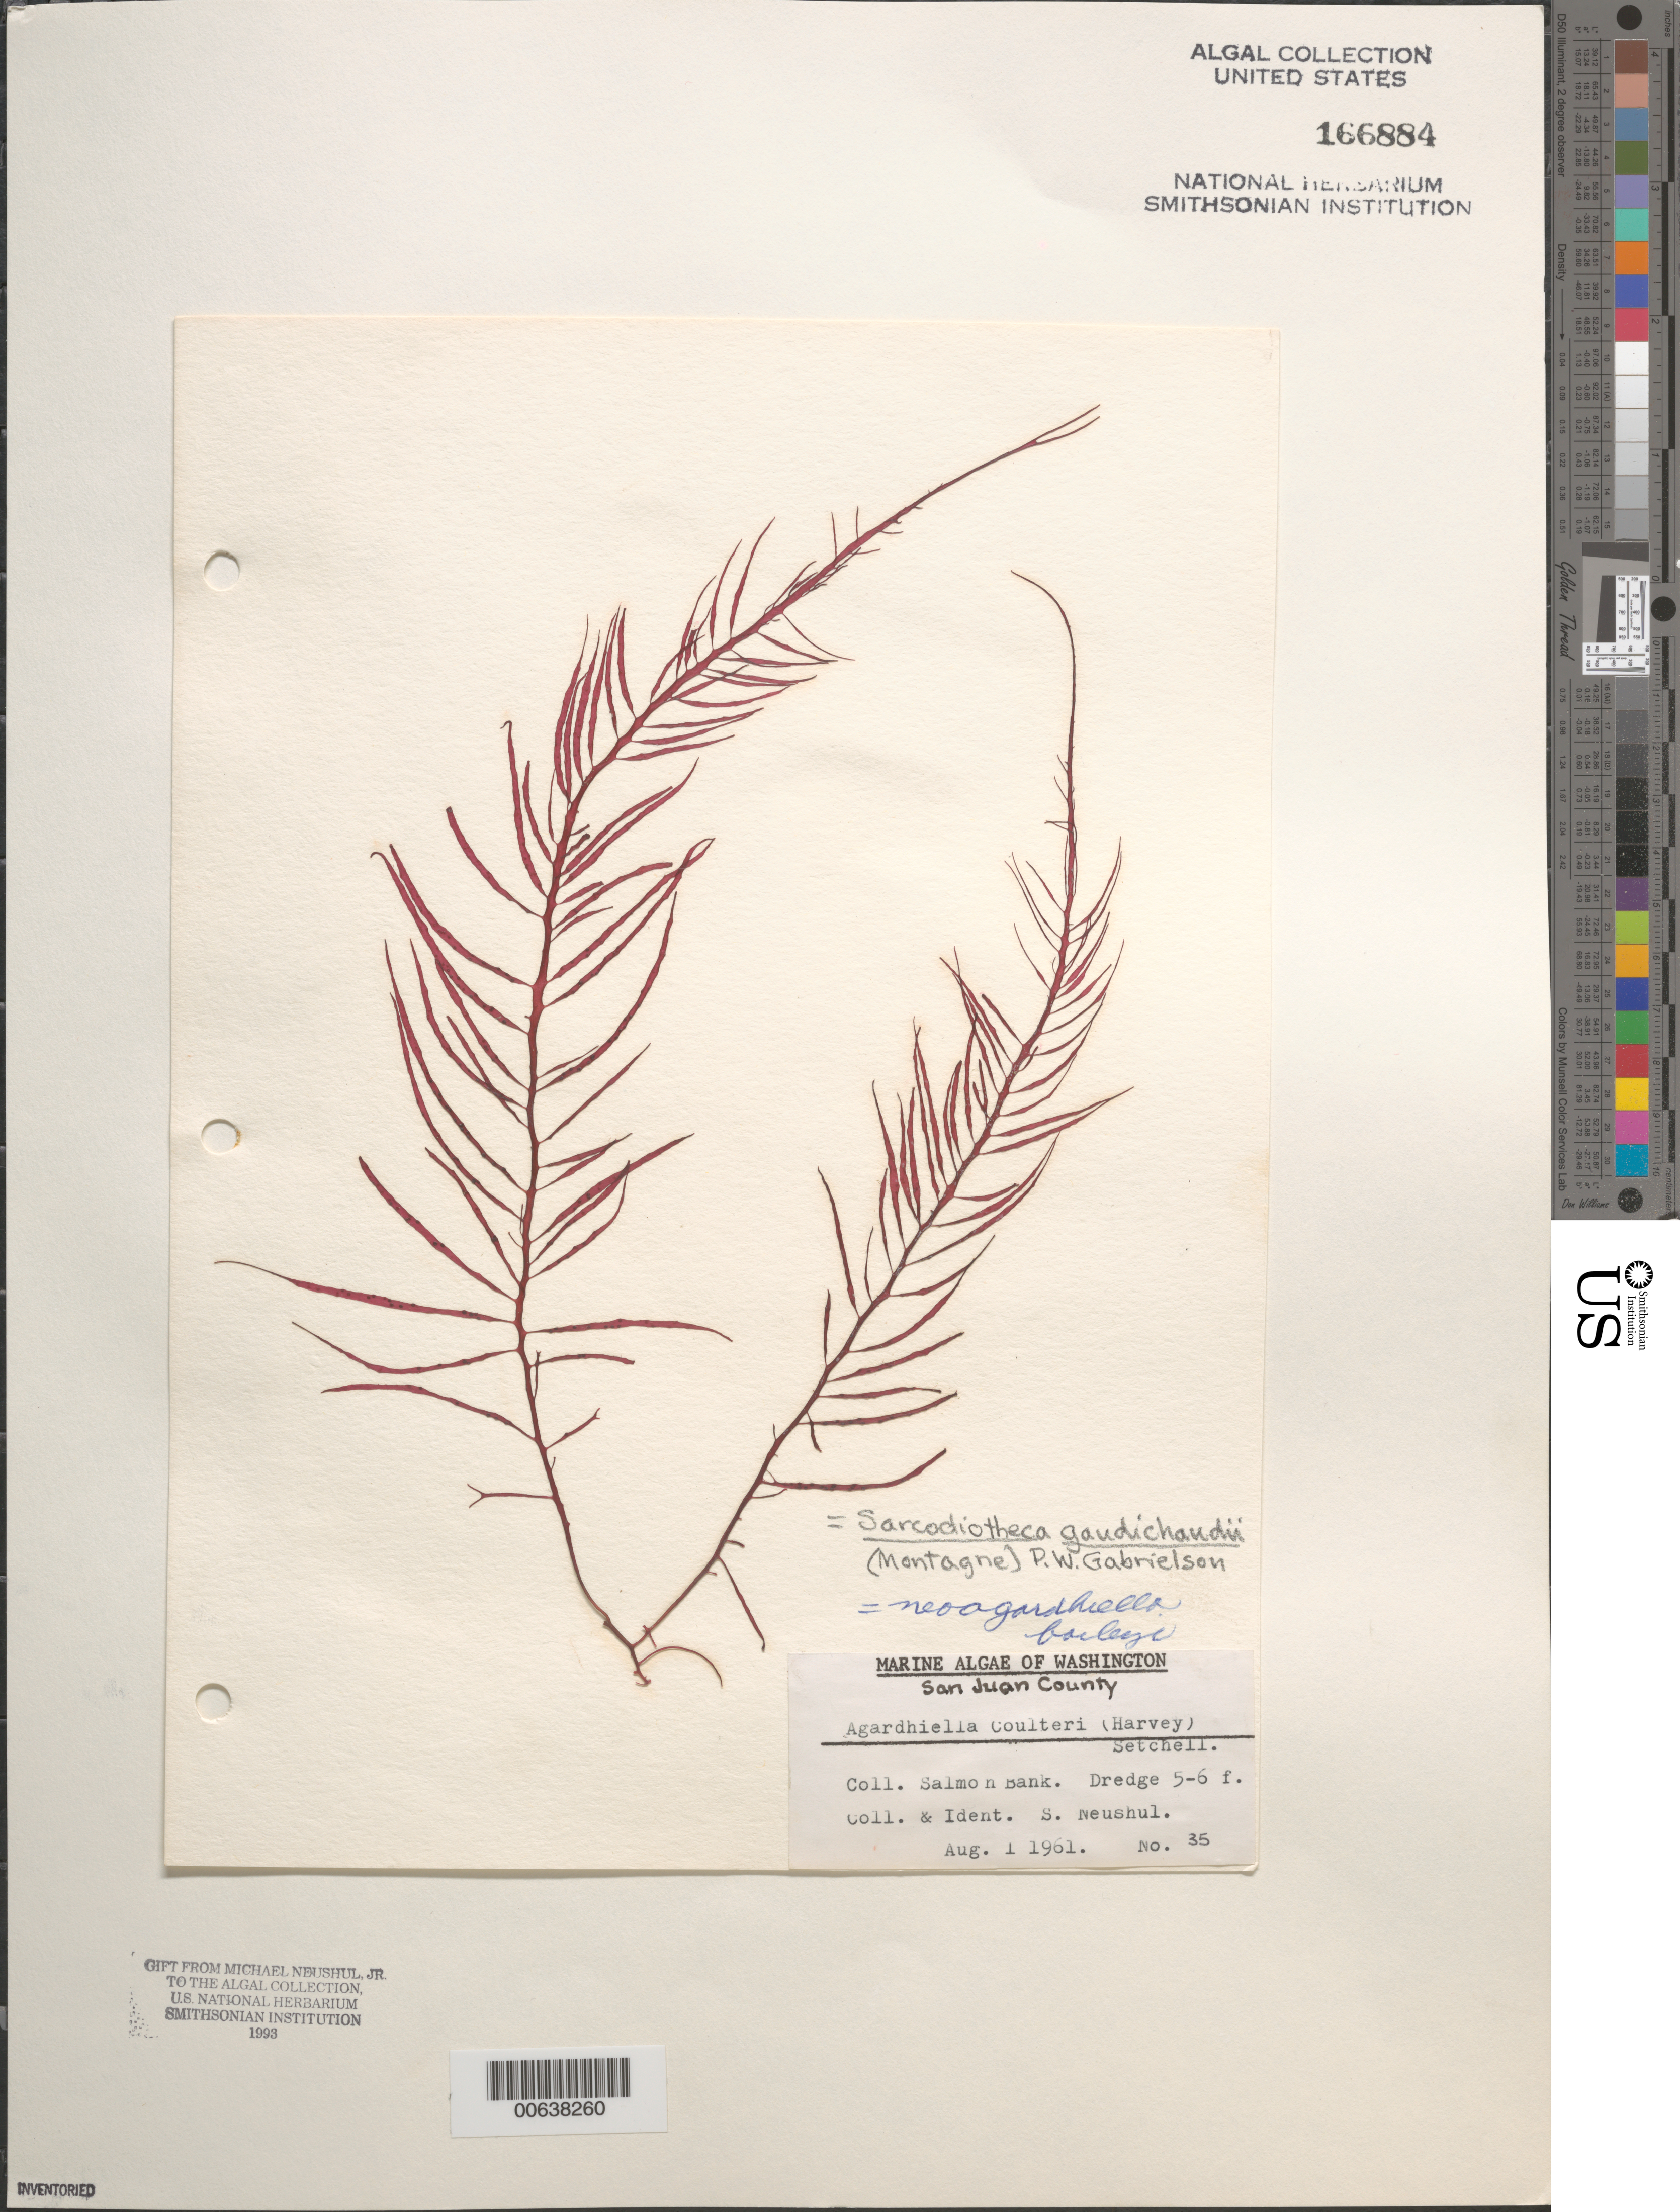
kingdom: Plantae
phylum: Rhodophyta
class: Florideophyceae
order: Gigartinales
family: Solieriaceae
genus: Sarcodiotheca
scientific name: Sarcodiotheca gaudichaudii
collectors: S. Neushul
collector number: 35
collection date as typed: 01 Aug 1961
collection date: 1961-08-01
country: United States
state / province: Washington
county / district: San Juan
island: San Juan Island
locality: Salmon Bank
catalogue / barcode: US 166884